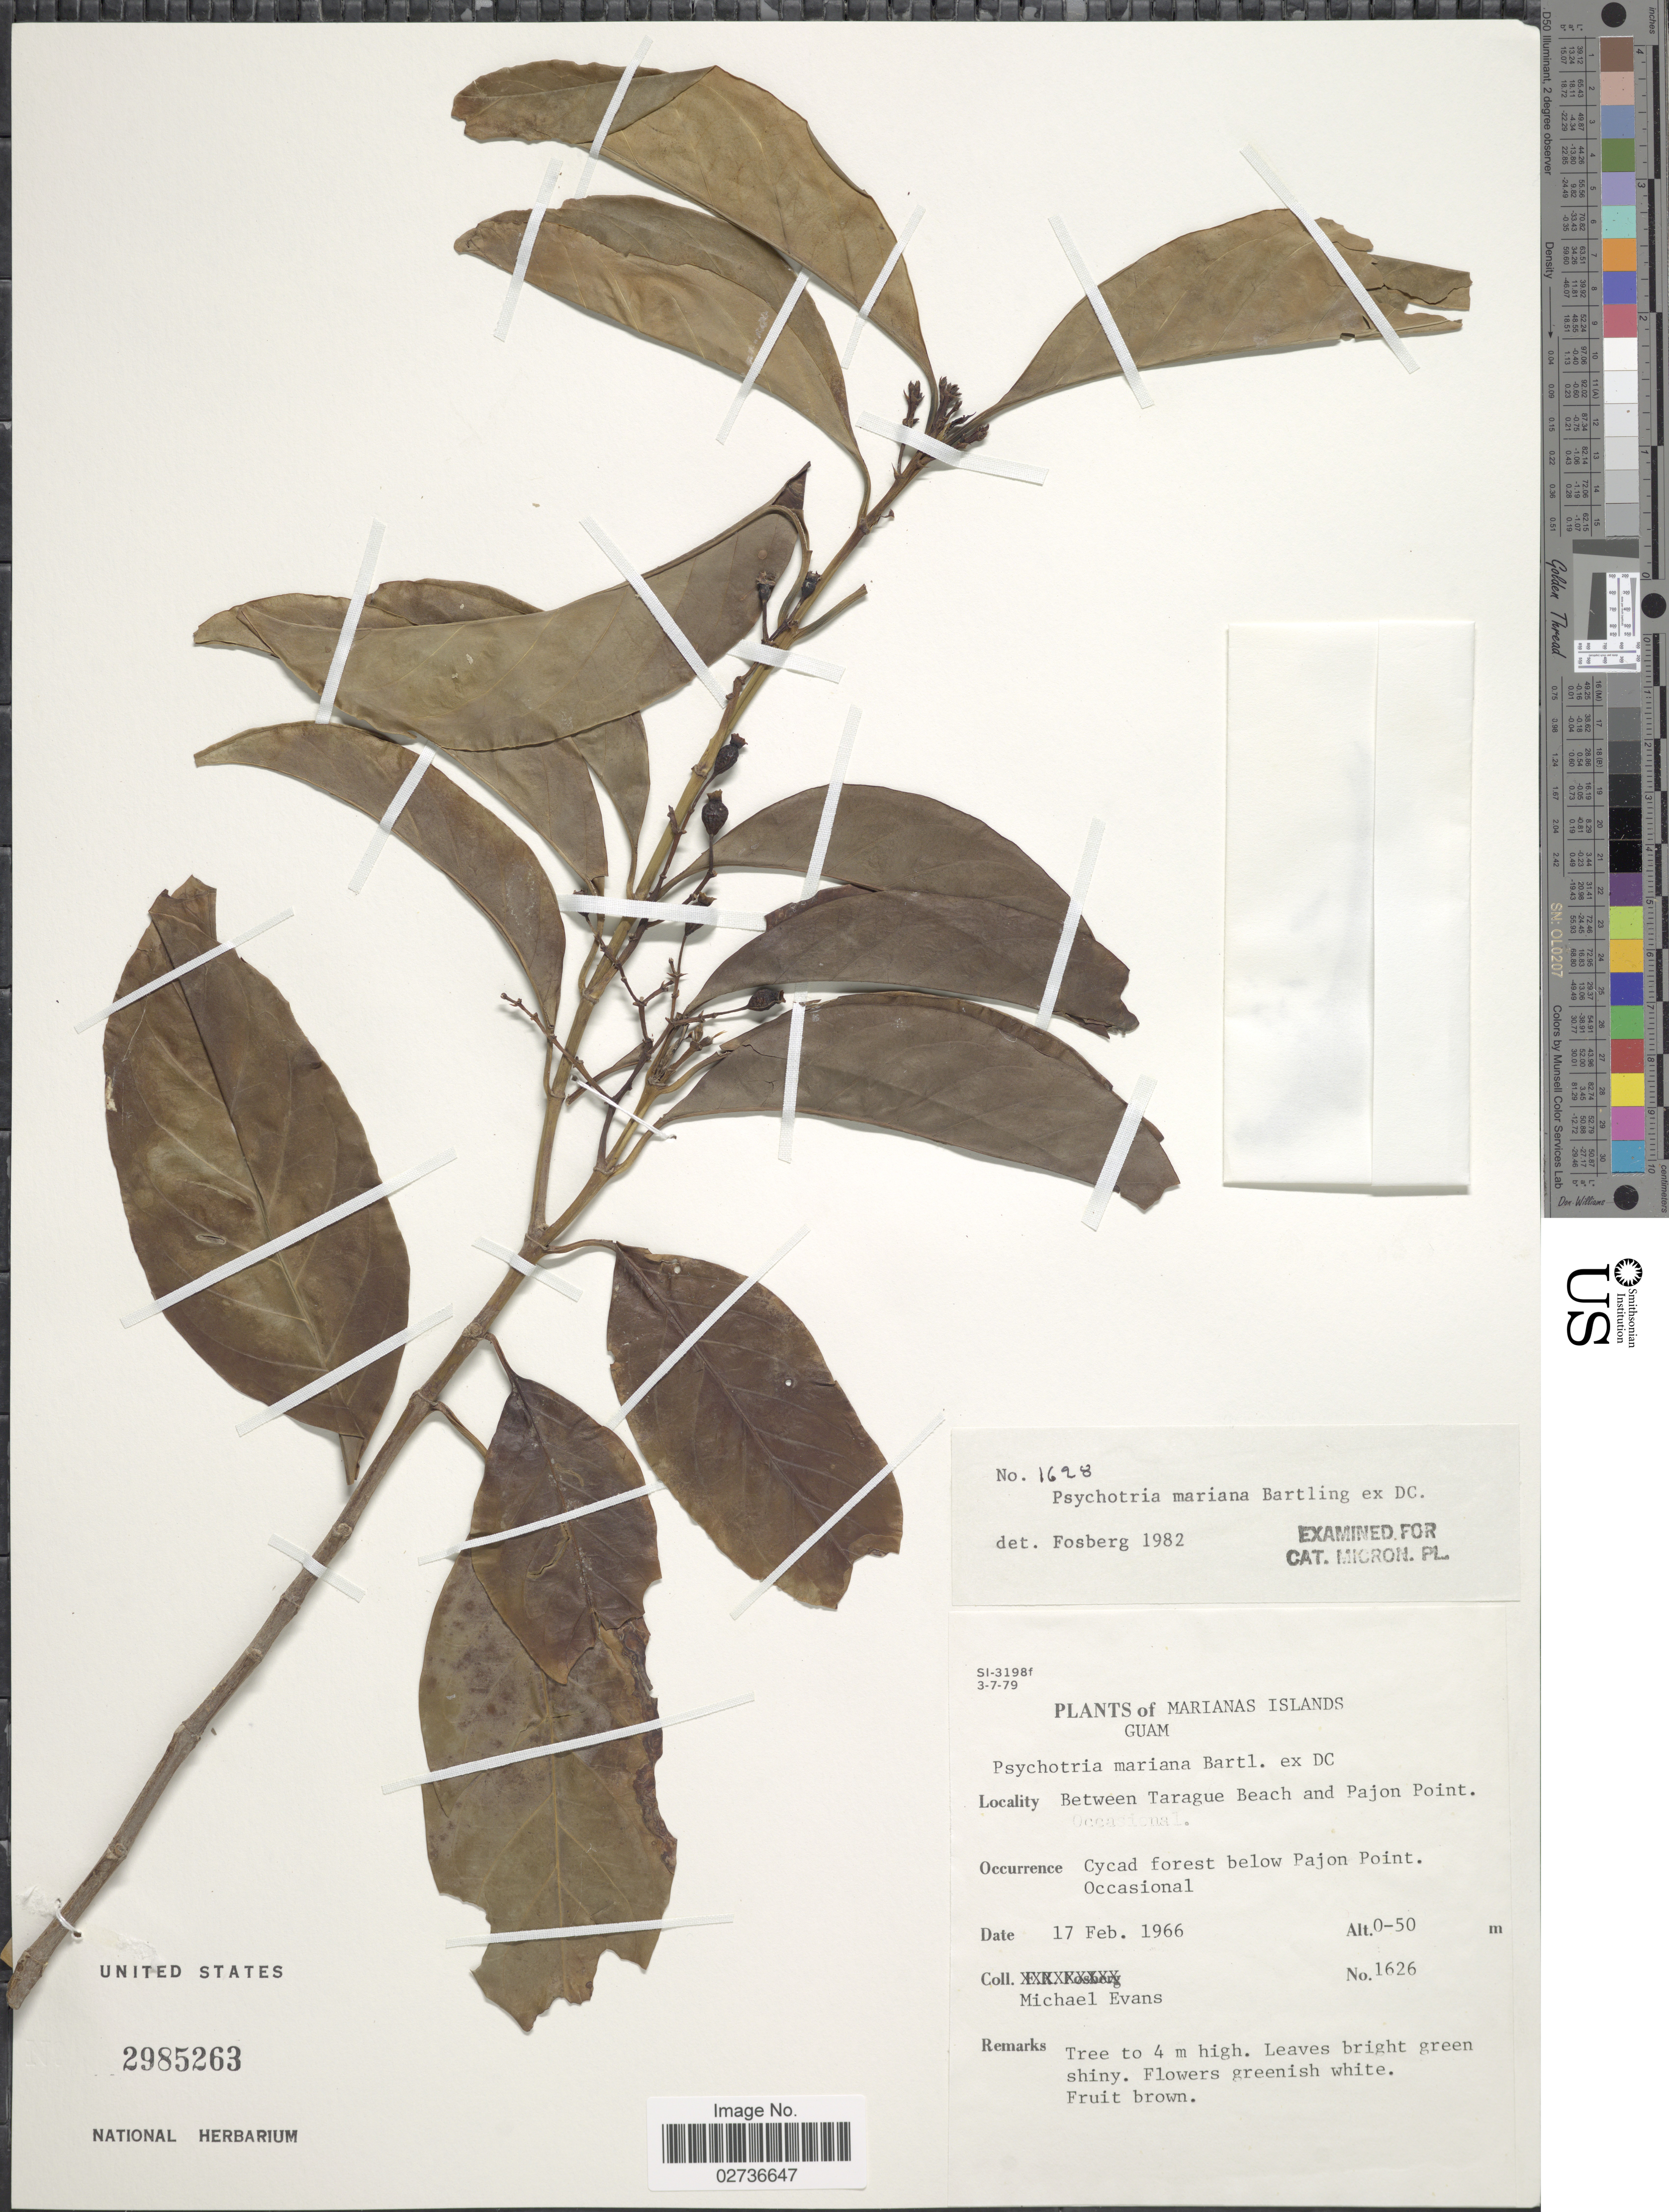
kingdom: Plantae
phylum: Tracheophyta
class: Magnoliopsida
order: Gentianales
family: Rubiaceae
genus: Psychotria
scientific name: Psychotria mariana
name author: Bartl. ex DC.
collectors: M. Evans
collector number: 1626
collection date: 1966-02-17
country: Guam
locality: Marianas Islands, Guam, Between Tarague Beach and Pajon Point, Cycad forest below Pajon Point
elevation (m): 0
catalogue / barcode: US 2985263